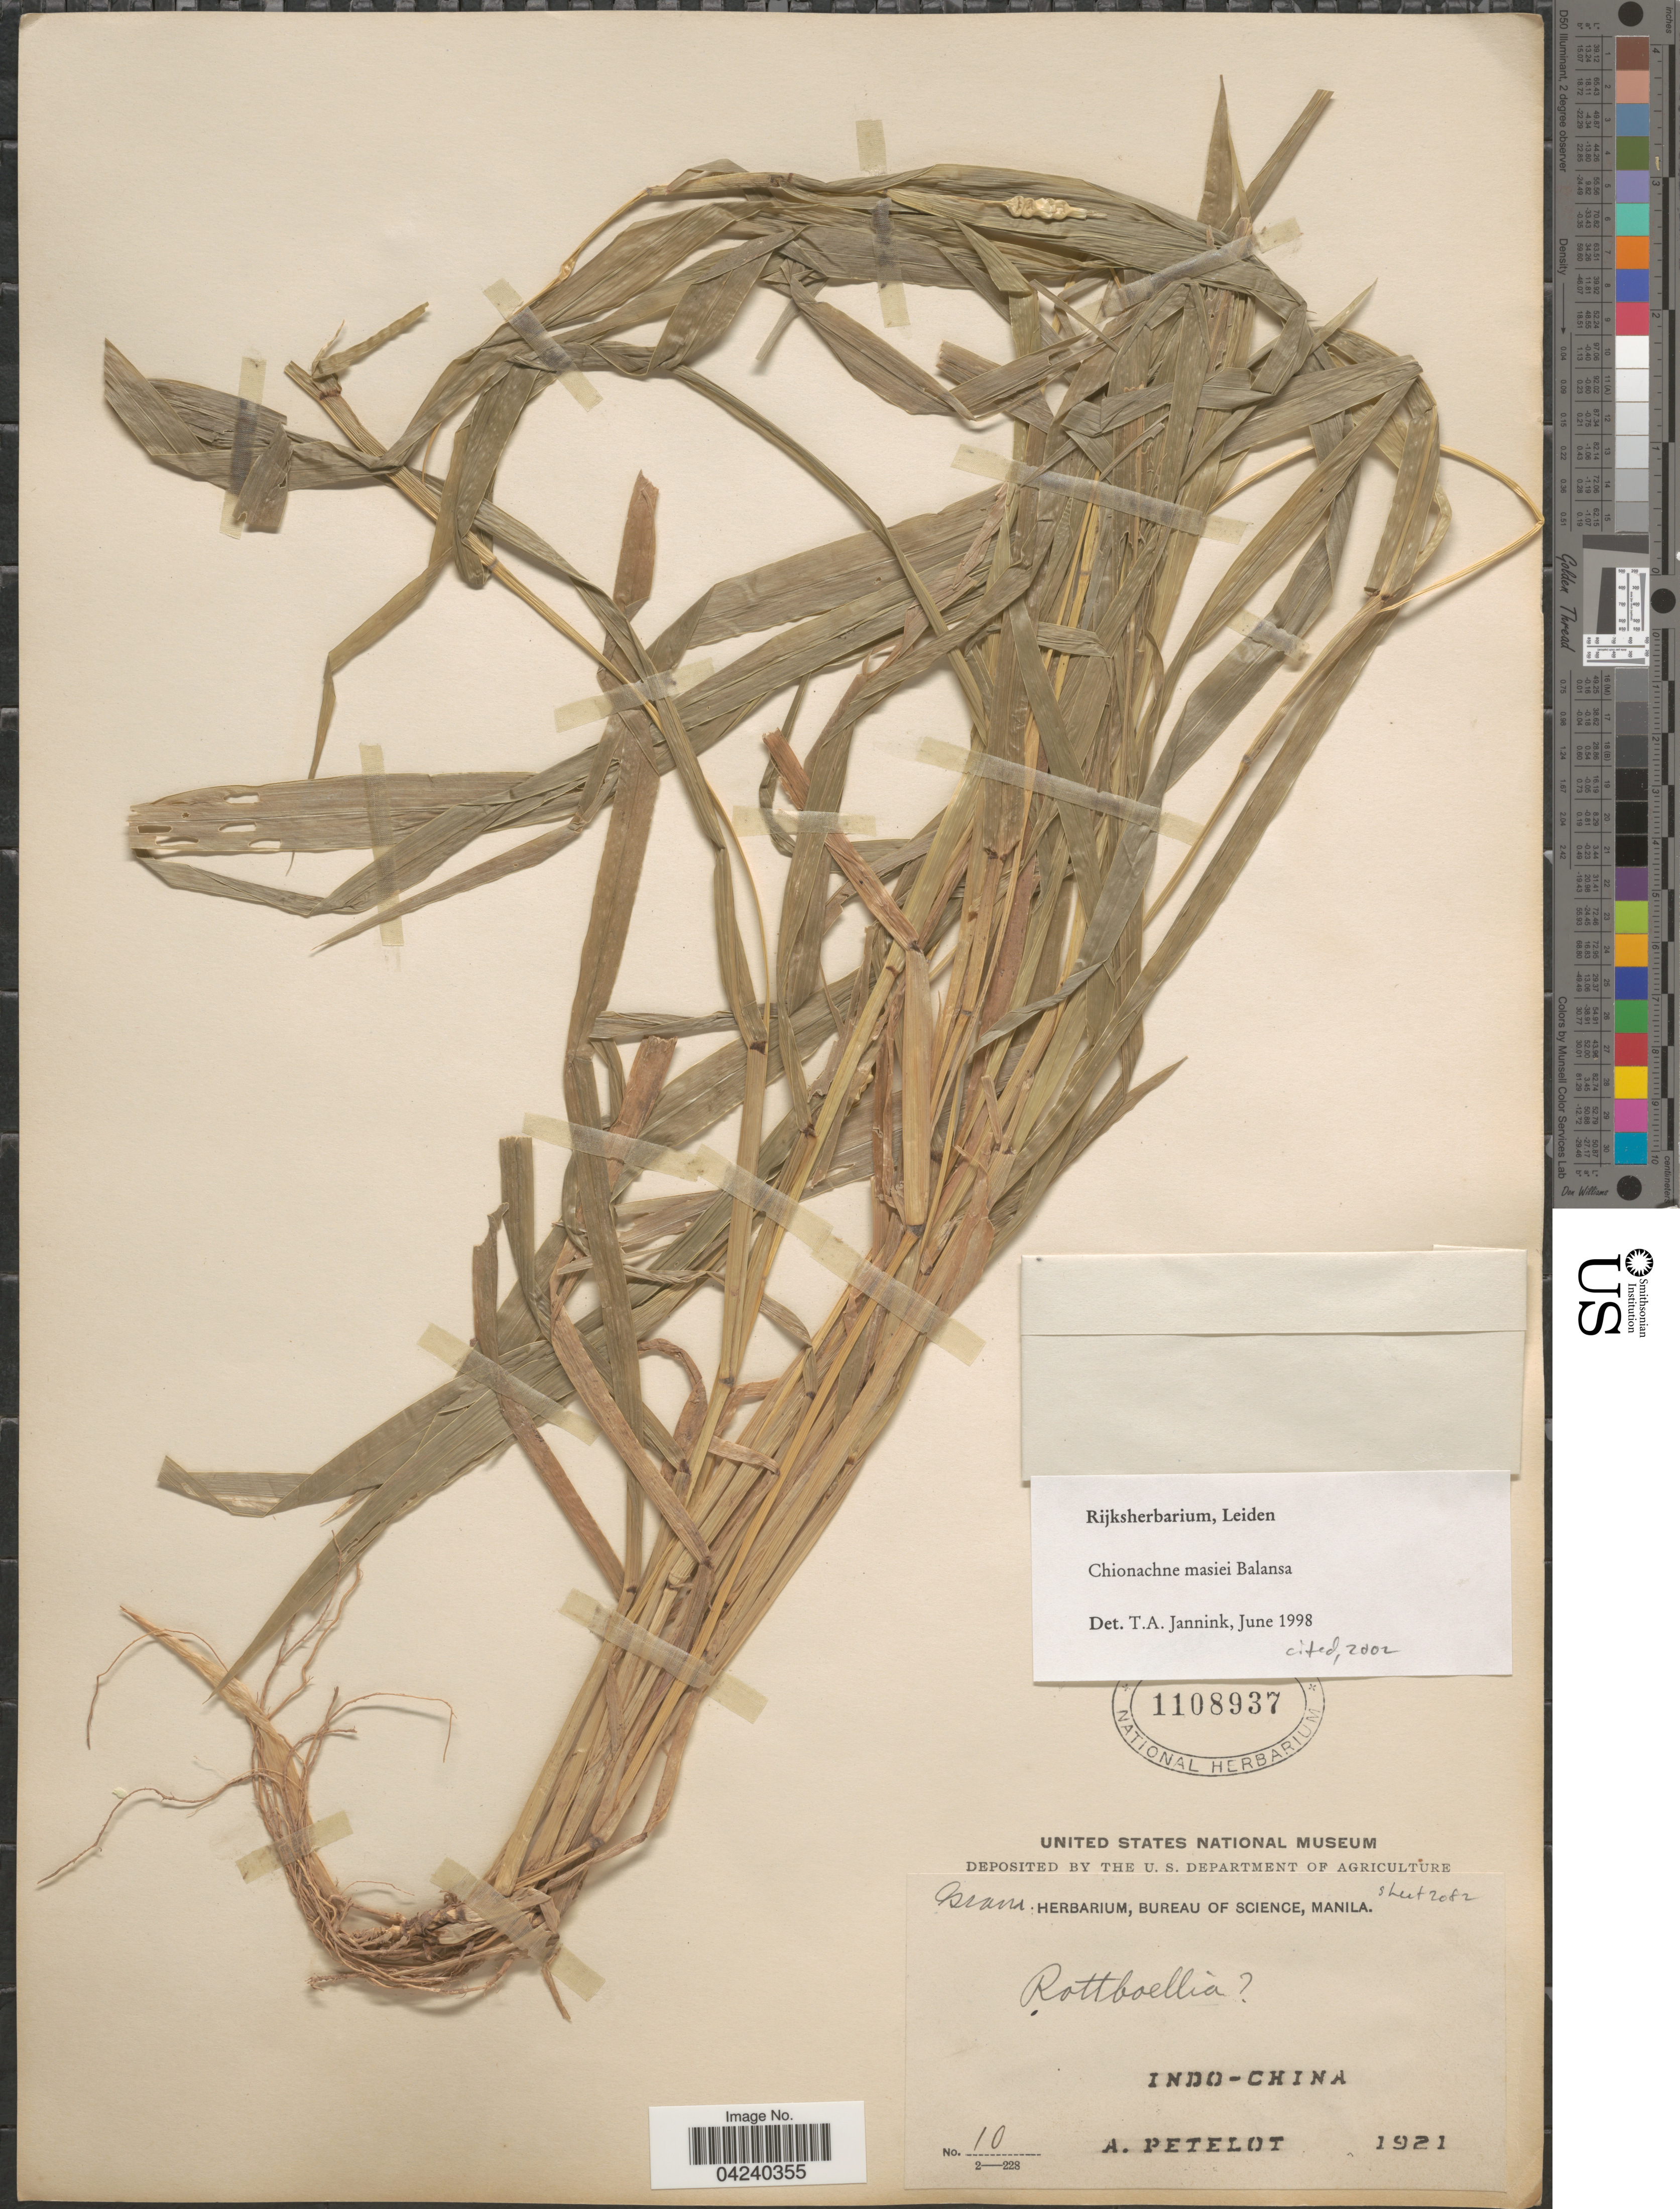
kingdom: Plantae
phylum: Tracheophyta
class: Liliopsida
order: Poales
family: Poaceae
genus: Chionachne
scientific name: Chionachne massiei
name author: Balansa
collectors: A. Petelot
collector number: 10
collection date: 1921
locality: Indo-China.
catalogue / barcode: US 1108937